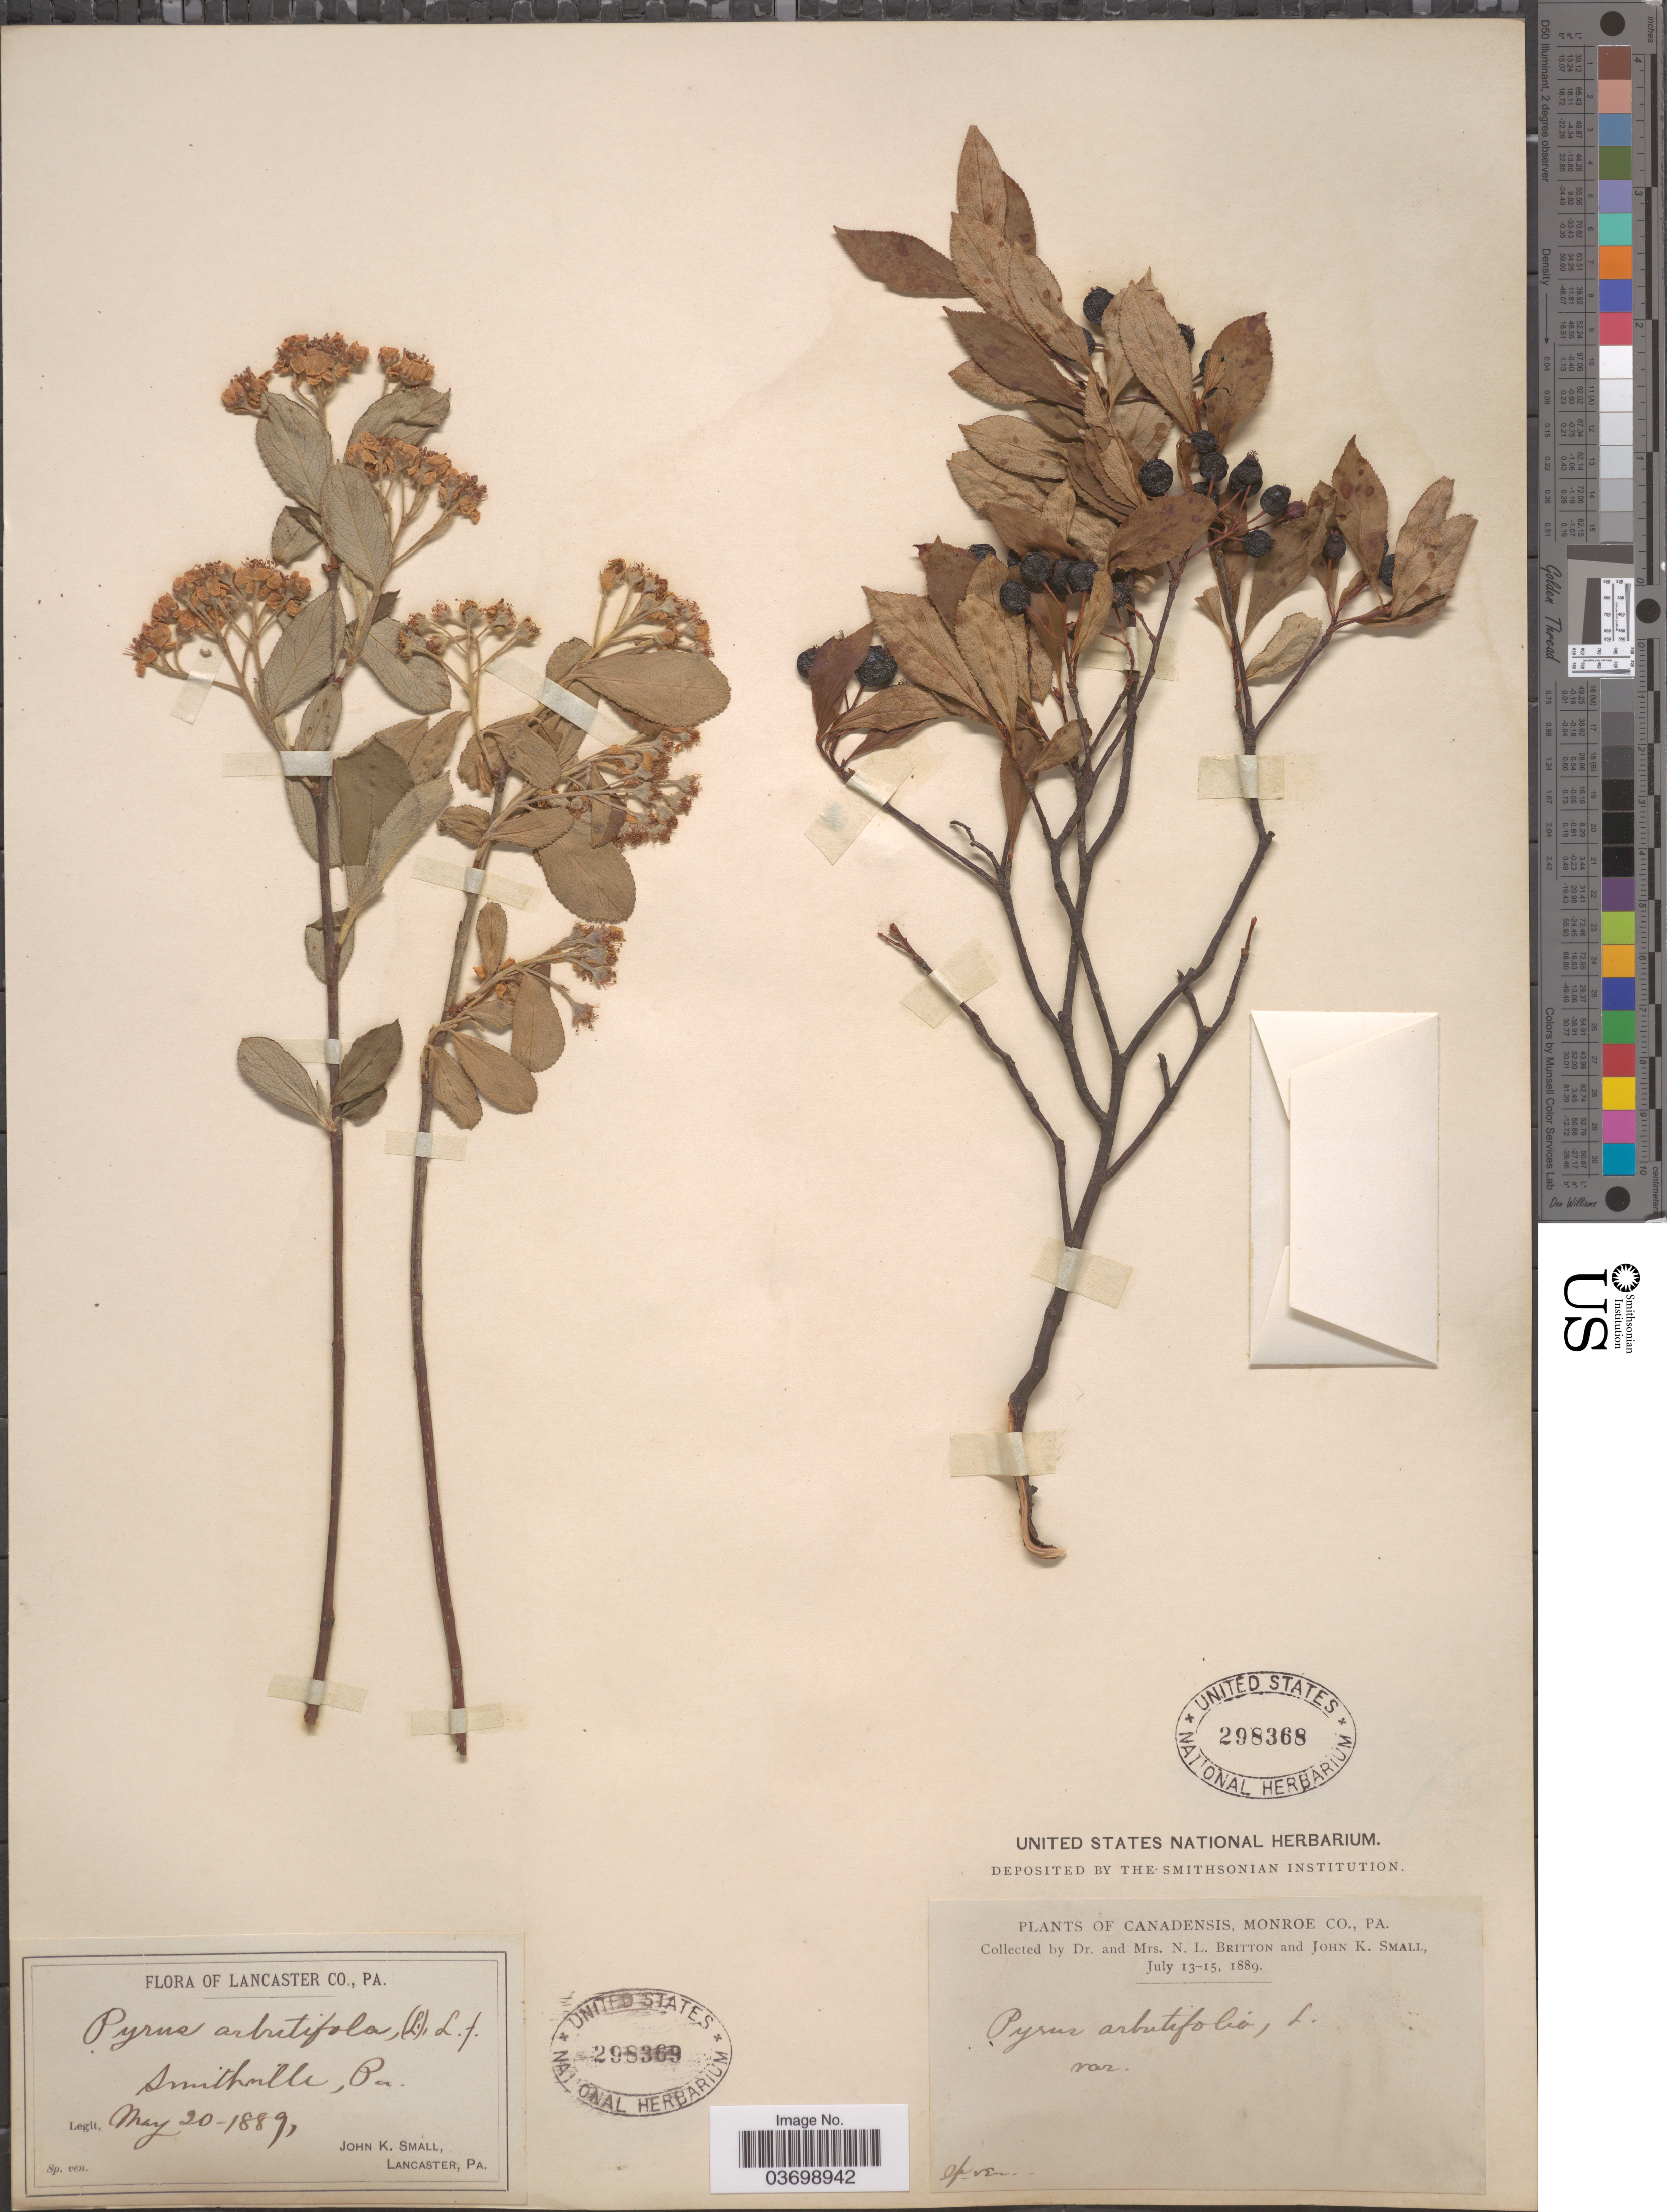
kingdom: Plantae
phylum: Tracheophyta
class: Magnoliopsida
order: Rosales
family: Rosaceae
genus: Aronia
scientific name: Aronia melanocarpa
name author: (Michx.) Elliott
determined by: Strong, Mark T., (BOT), Smithsonian Institution - National Museum of Natural History (UNITED STATES)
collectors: N. Britton, E. G. Britton & J. K. Small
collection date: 1889-07-13/1889-07-15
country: United States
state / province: Pennsylvania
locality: Canadensis. Monroe Co.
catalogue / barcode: US 298368-2